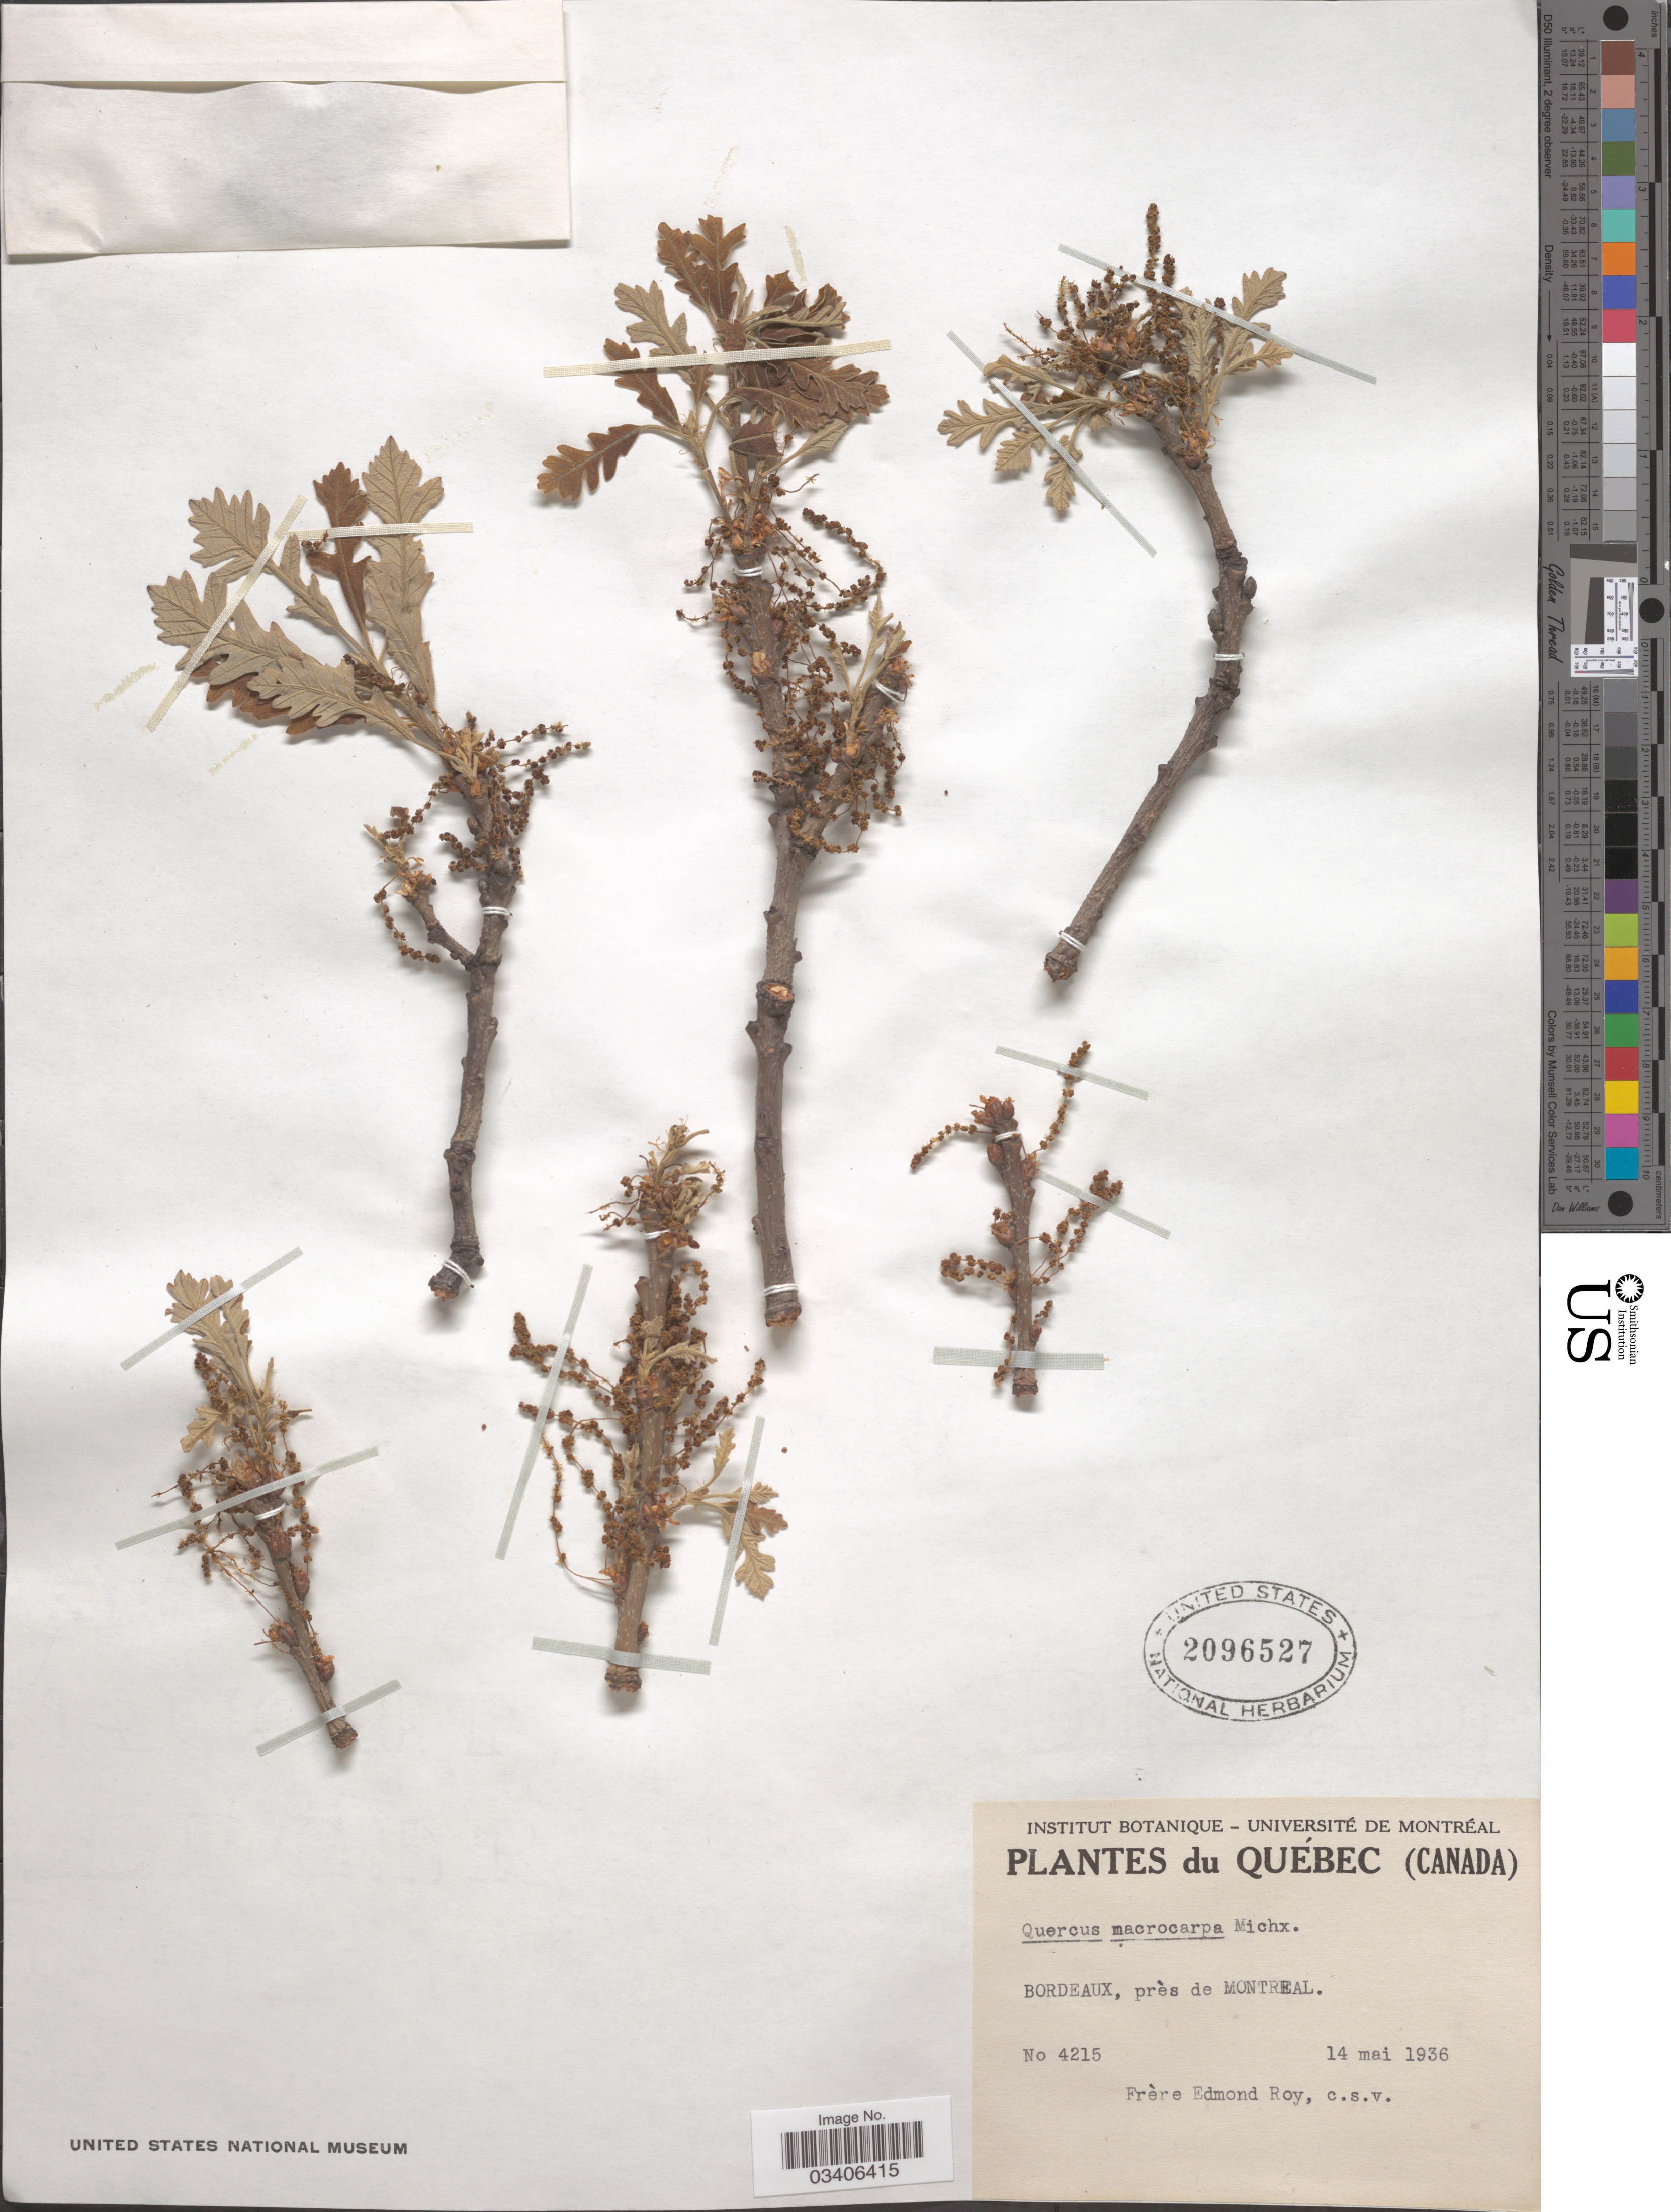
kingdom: Plantae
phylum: Tracheophyta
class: Magnoliopsida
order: Fagales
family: Fagaceae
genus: Quercus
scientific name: Quercus macrocarpa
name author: Michx.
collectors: E. Roy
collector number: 4215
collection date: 1936-05-14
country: Canada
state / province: Quebec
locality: Bordeaux, près de Montreal.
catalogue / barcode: US 2096527